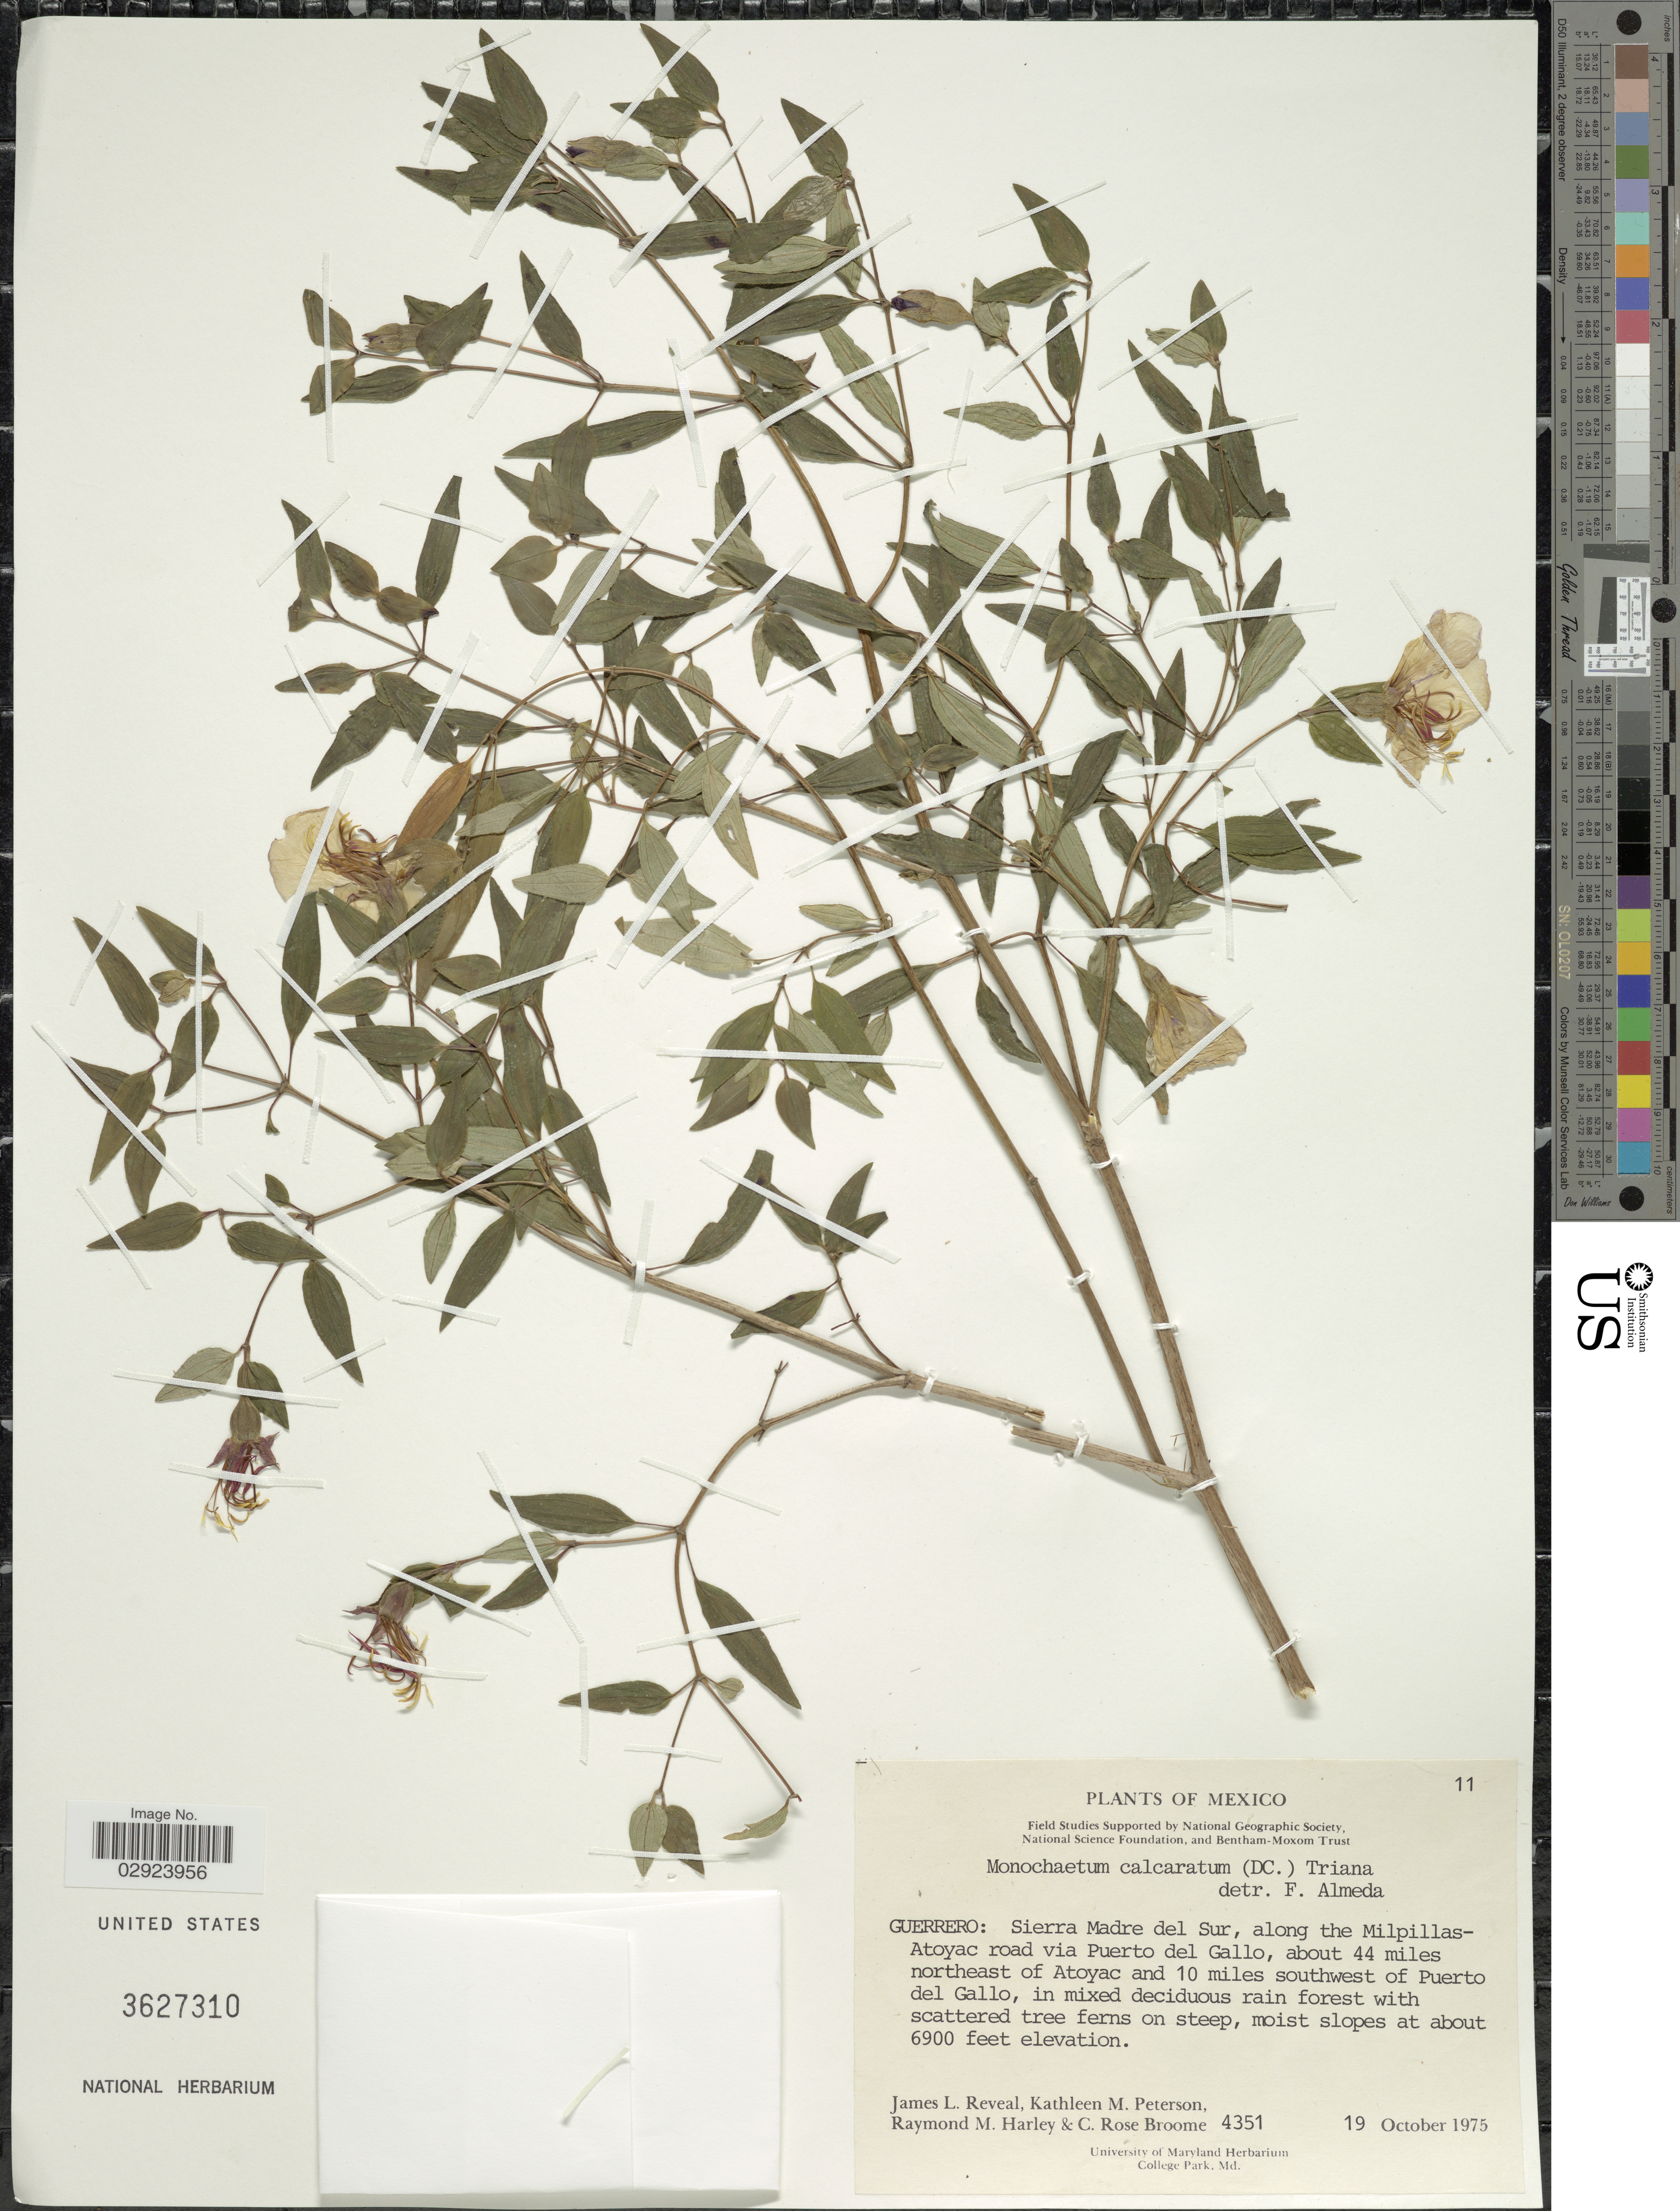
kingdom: Plantae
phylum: Tracheophyta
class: Magnoliopsida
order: Myrtales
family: Melastomataceae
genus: Monochaetum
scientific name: Monochaetum calcaratum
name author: (DC.) Triana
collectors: J. L. Reveal, K. Peterson, R. M. Harley & C. R. Broome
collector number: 4351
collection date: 1975-10-19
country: Mexico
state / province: Guerrero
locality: Sierra Madre del Sur, along the Milpillas-Atoyac road via Puerto del Gallo, about 44 miles northeast of Atoyac and 10 miles southwest of Puerto del Gallo.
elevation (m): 2103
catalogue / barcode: US 3627310